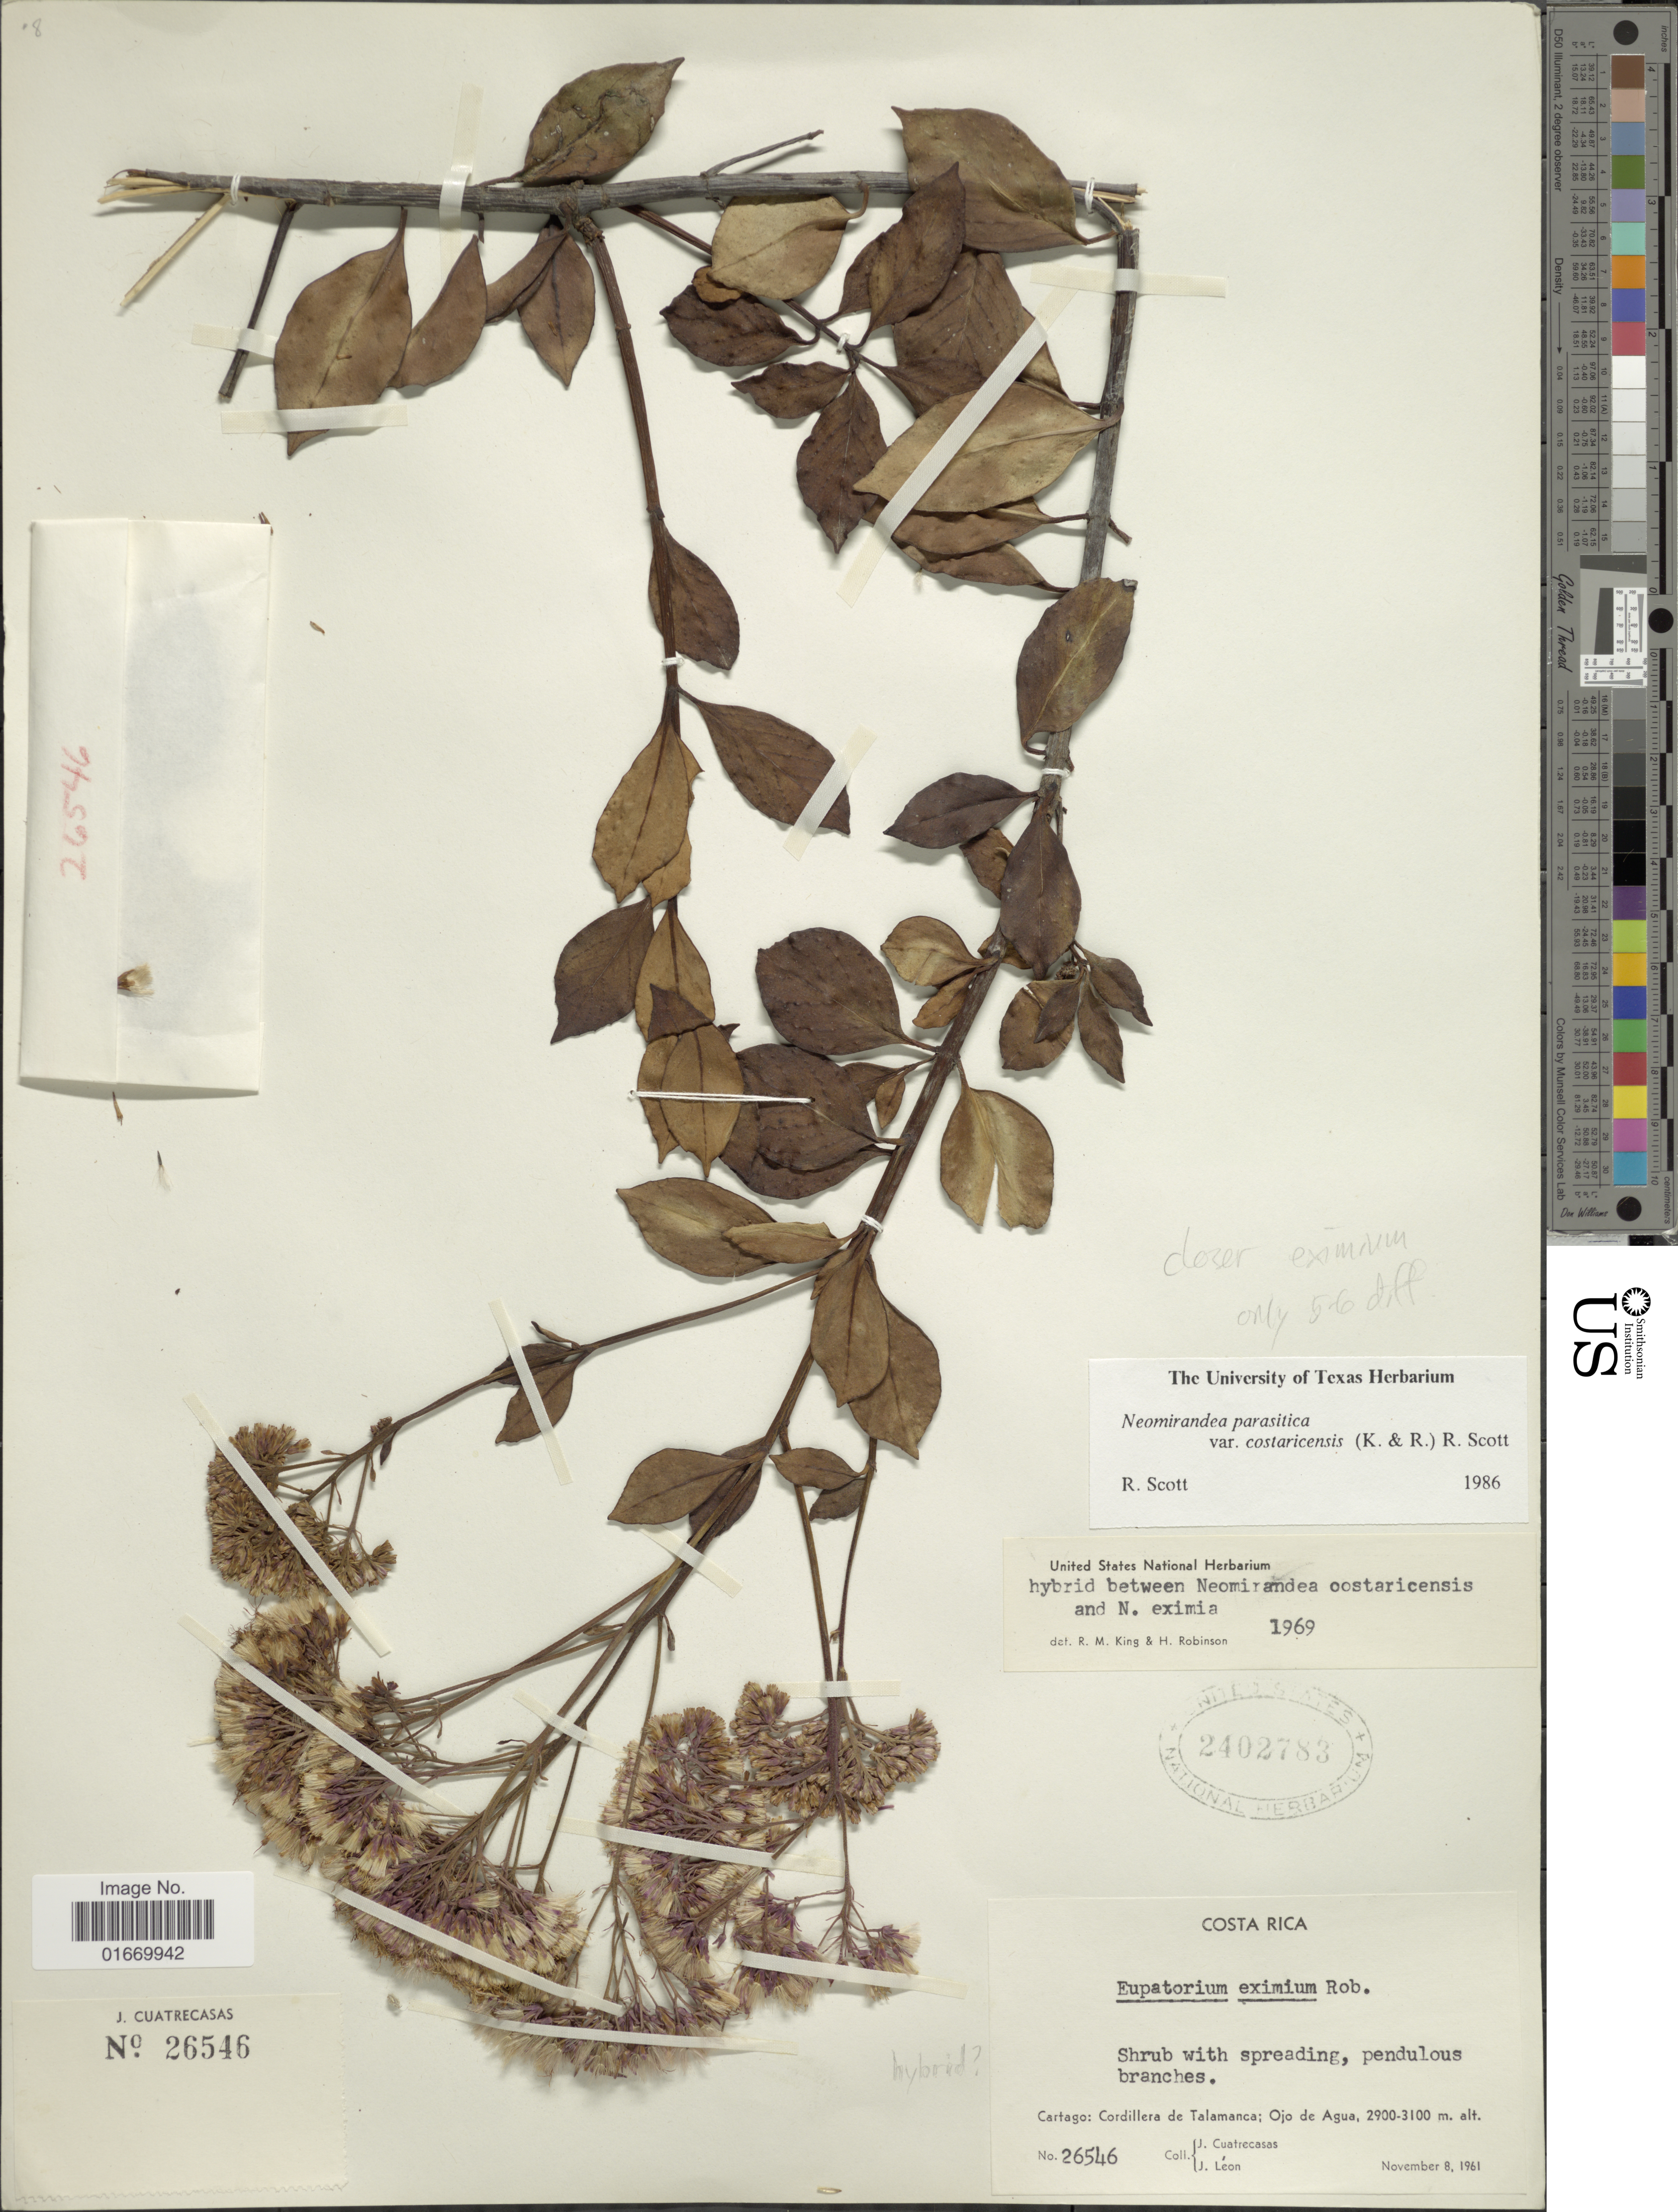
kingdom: Plantae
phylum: Tracheophyta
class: Magnoliopsida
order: Asterales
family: Asteraceae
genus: Neomirandea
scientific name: Neomirandea eximia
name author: (B.L. Rob.) R.M. King & H. Rob.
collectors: J. Cuatrecasas & J. León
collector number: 26546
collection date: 1961-11-08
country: Costa Rica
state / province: Cartago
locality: Cordillera de Talamanca, Ojo de Agua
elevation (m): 2900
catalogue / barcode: US 2402783